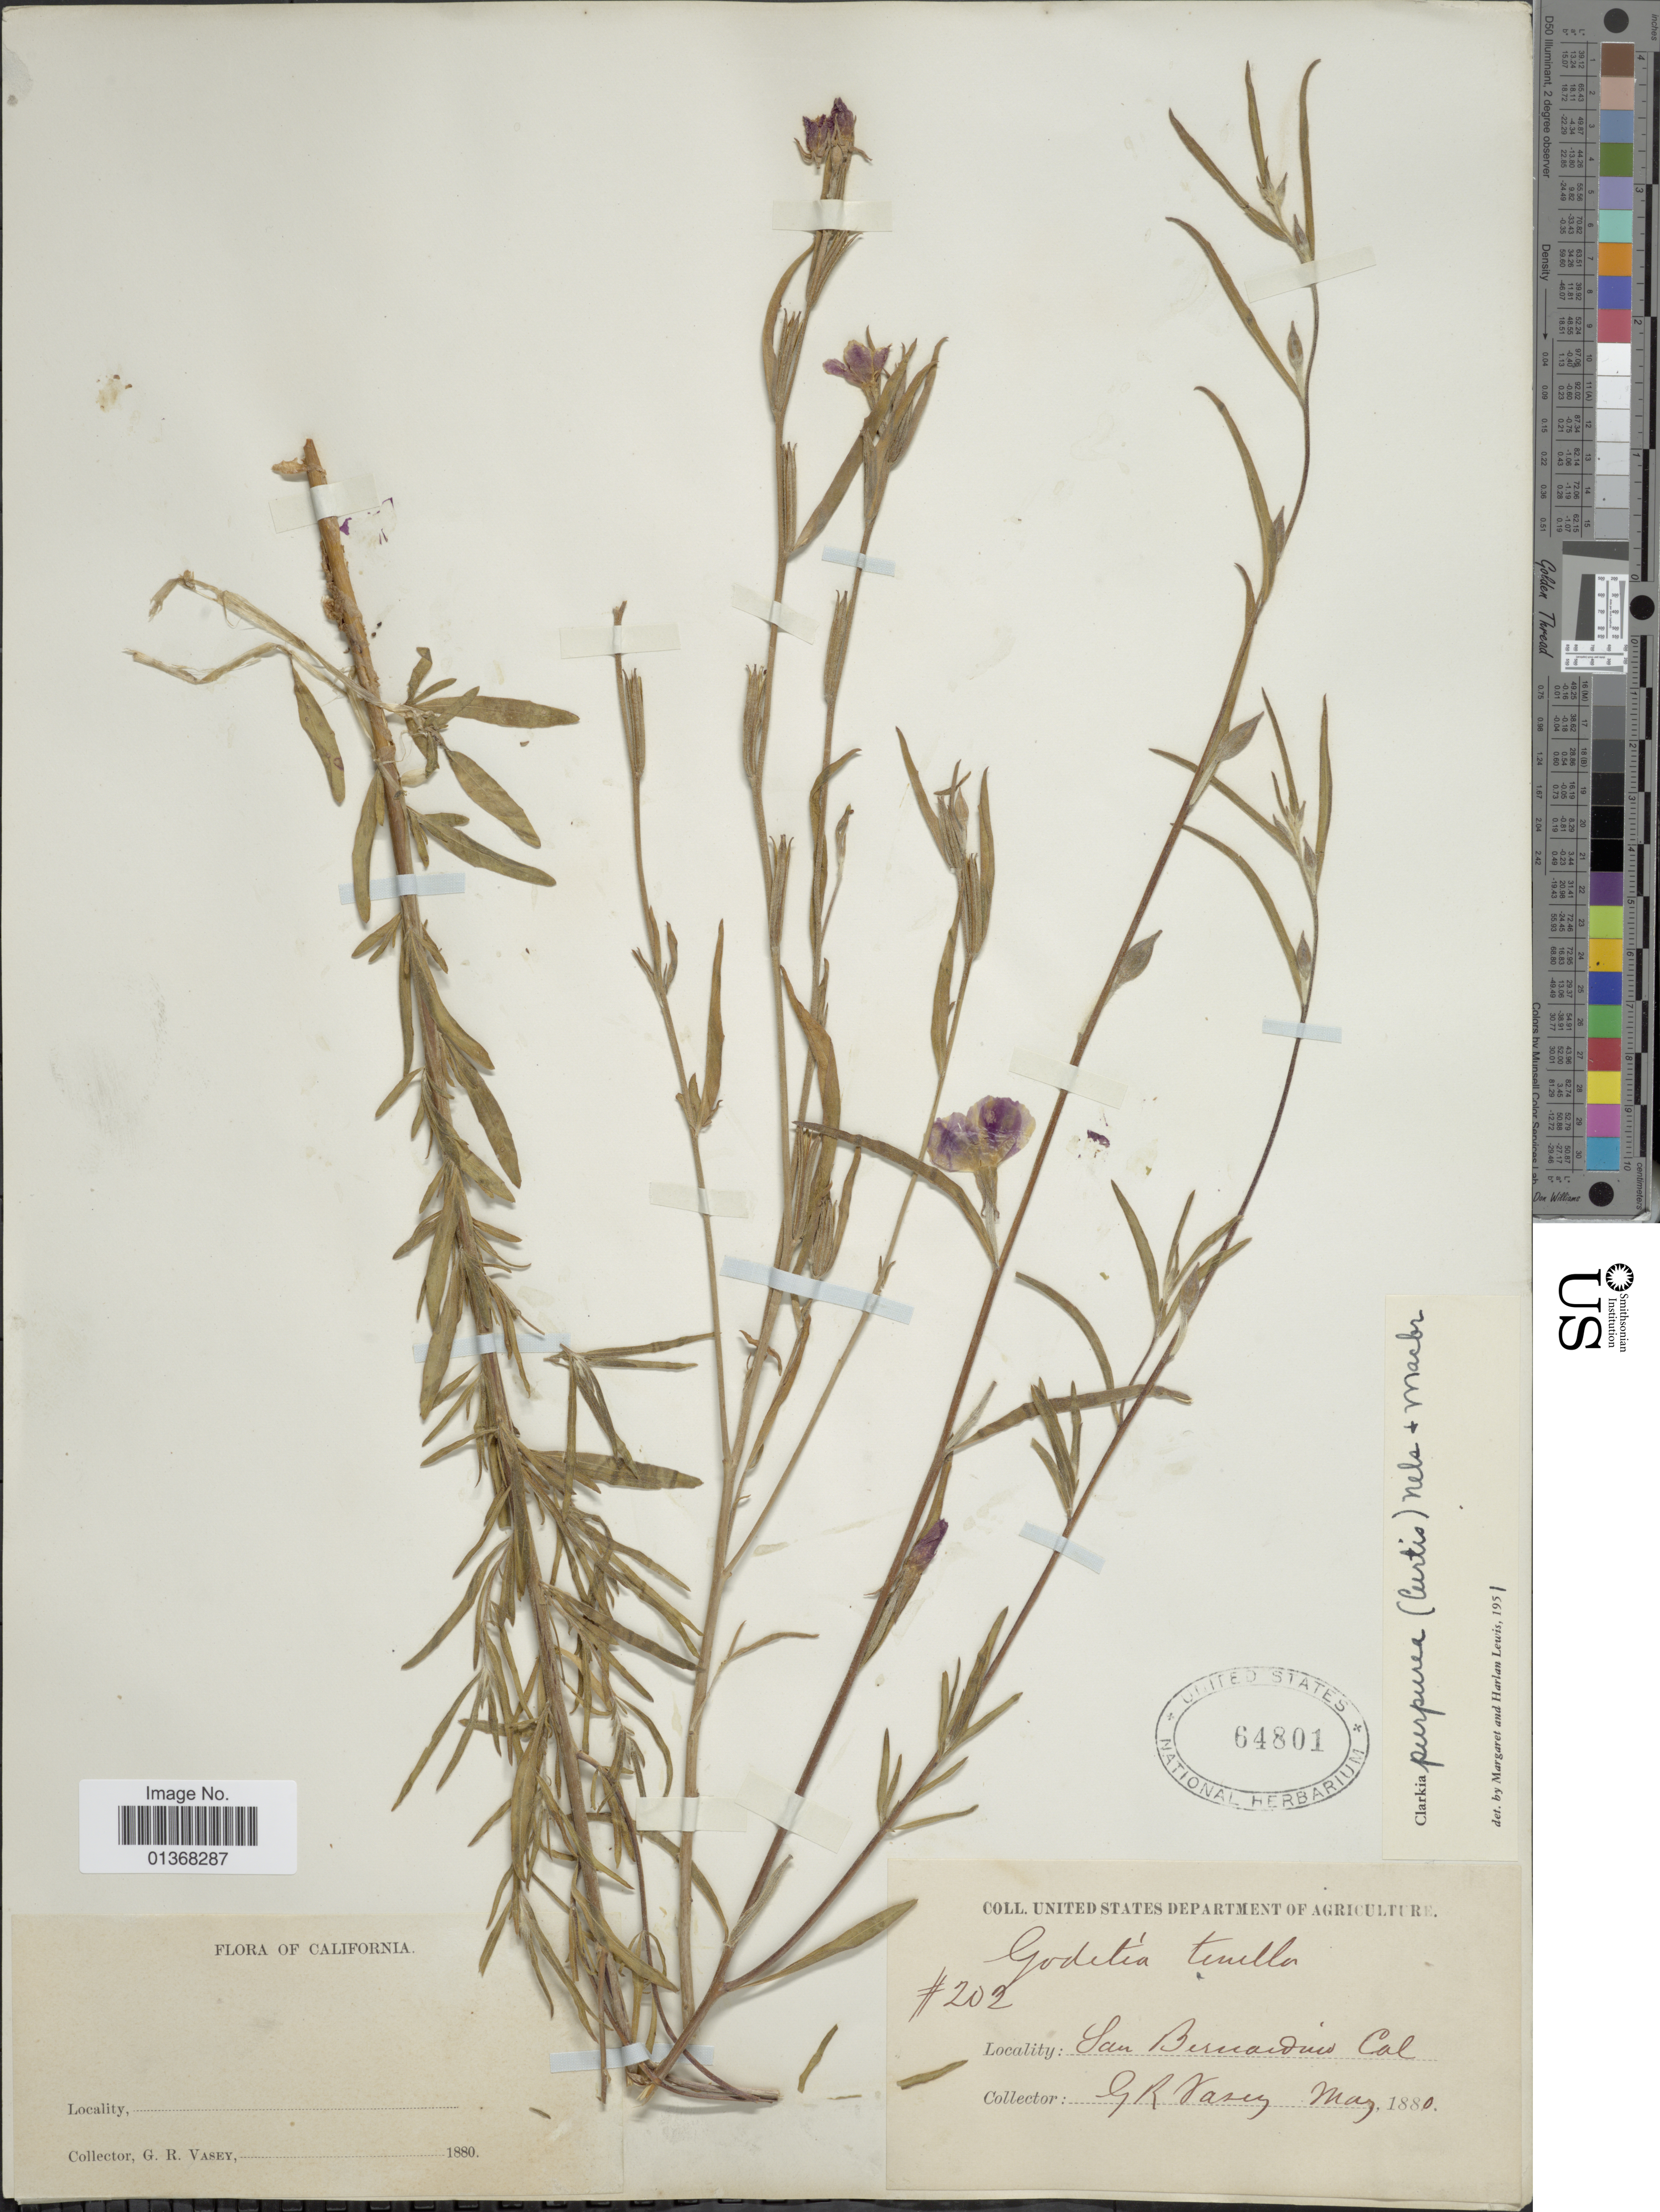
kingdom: Plantae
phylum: Tracheophyta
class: Magnoliopsida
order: Myrtales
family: Onagraceae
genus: Clarkia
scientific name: Clarkia purpurea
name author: (Curtis) A. Nelson & J.F. Macbr.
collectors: G. R. Vasey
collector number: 202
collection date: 1880-05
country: United States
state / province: California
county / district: San Bernardino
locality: San Bernardino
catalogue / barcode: US 64801